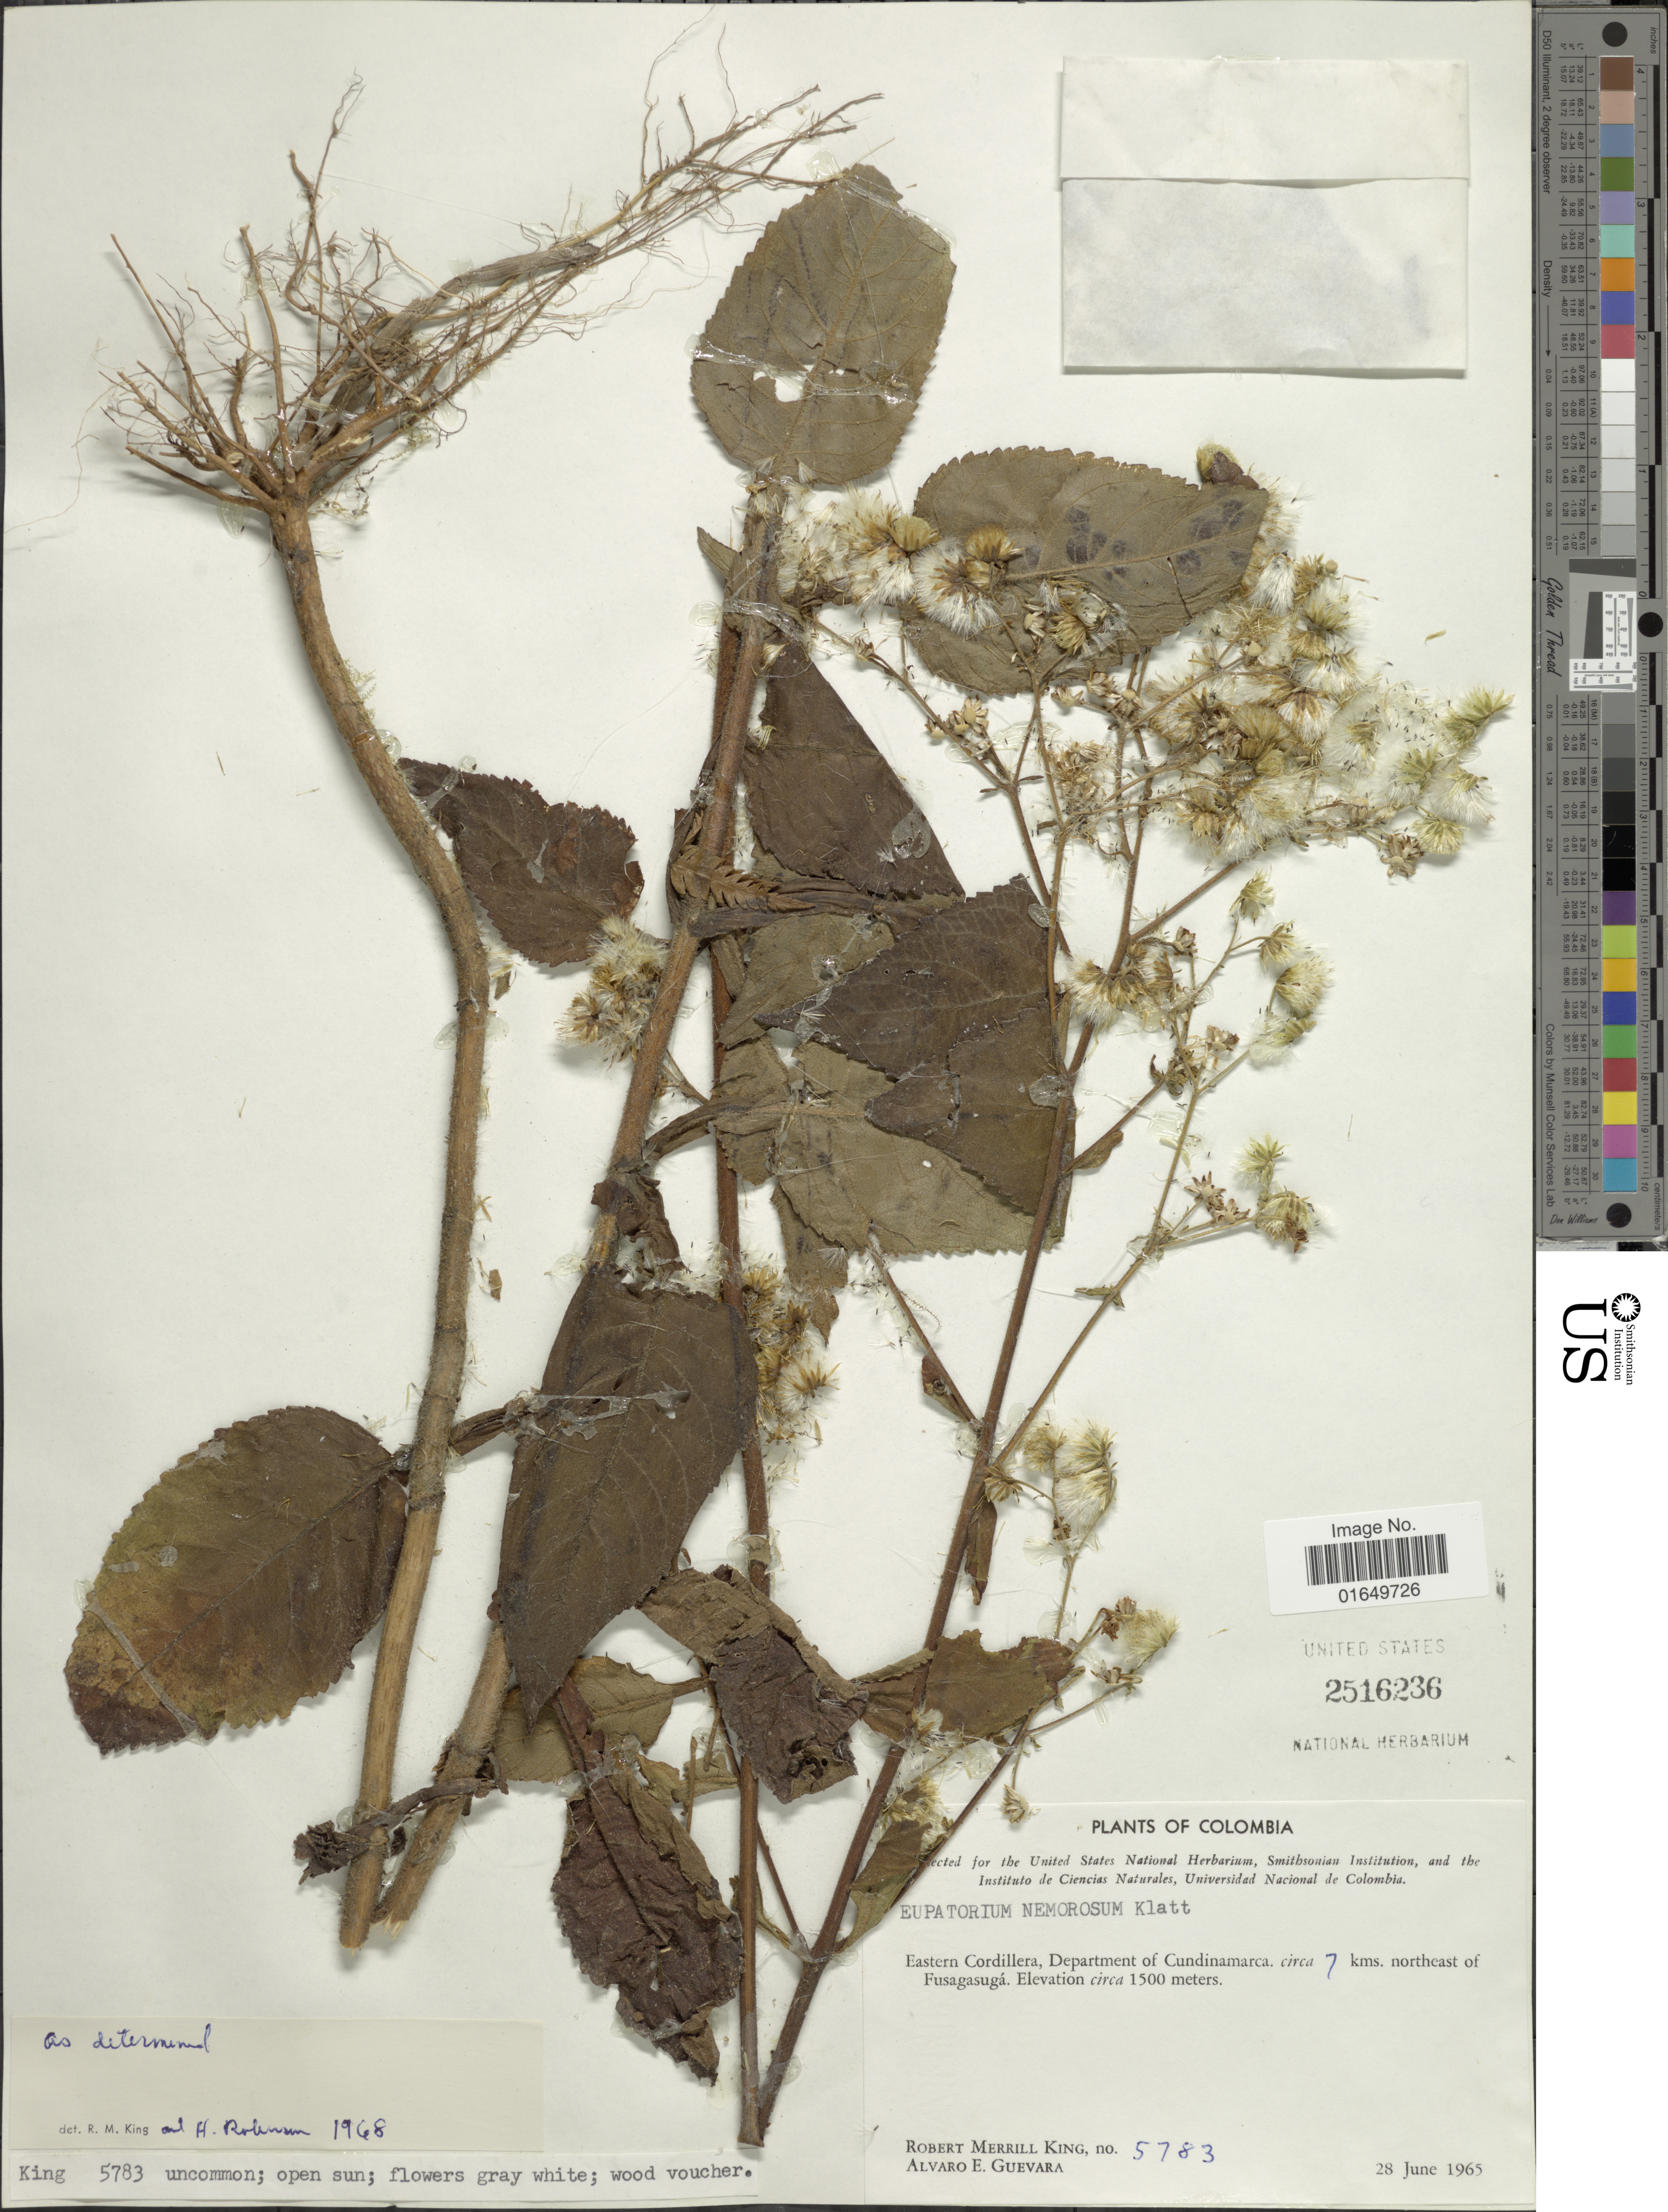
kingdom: Plantae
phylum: Tracheophyta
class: Magnoliopsida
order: Asterales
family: Asteraceae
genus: Polyanthina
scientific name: Polyanthina nemorosa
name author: (Klatt) R.M. King & H. Rob.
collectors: R. M. King & A. E. Guevara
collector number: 5783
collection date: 1965-06-28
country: Colombia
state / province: Cundinamarca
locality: Eastern Cordillera. circa 7 kms. northeast of Fusagasugá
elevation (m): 1500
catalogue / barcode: US 2516236